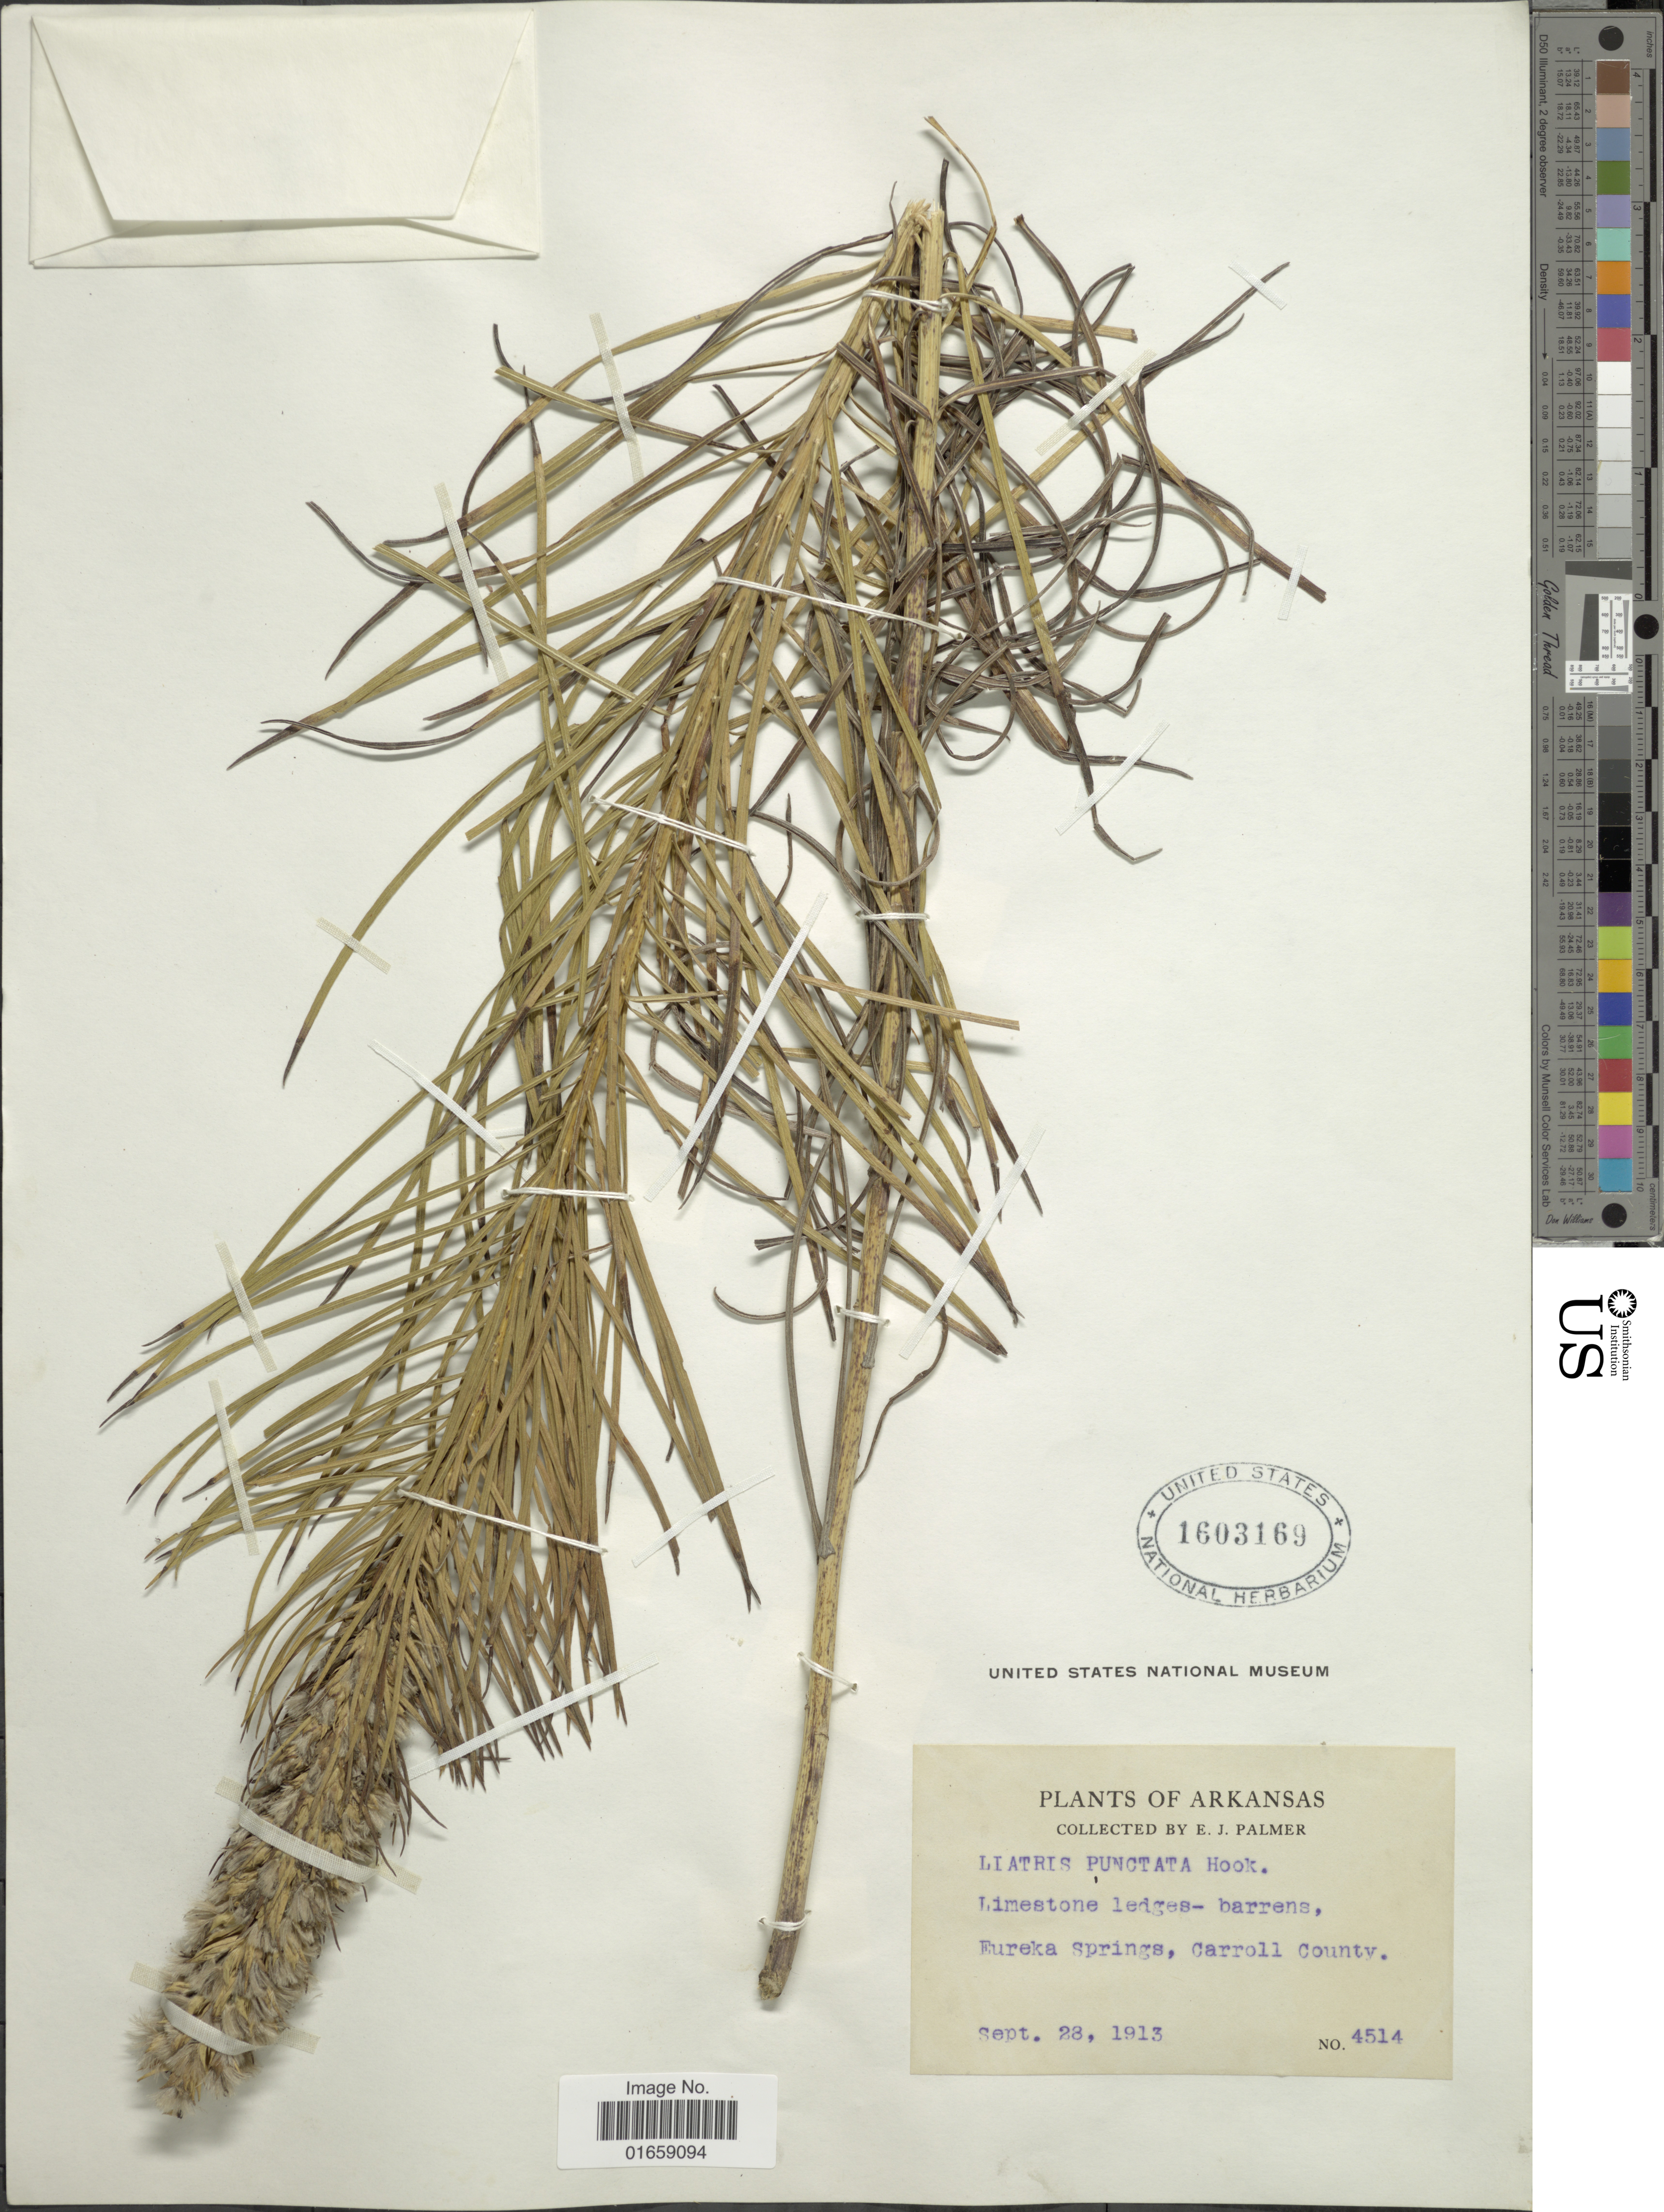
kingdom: Plantae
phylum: Tracheophyta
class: Magnoliopsida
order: Asterales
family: Asteraceae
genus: Liatris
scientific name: Liatris punctata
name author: Hook.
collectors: E. J. Palmer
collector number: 4514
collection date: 1913-09-28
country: United States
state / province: Arkansas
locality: Limestone ledges-barrens, Eureka Springs, Carroll County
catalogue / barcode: US 1603169